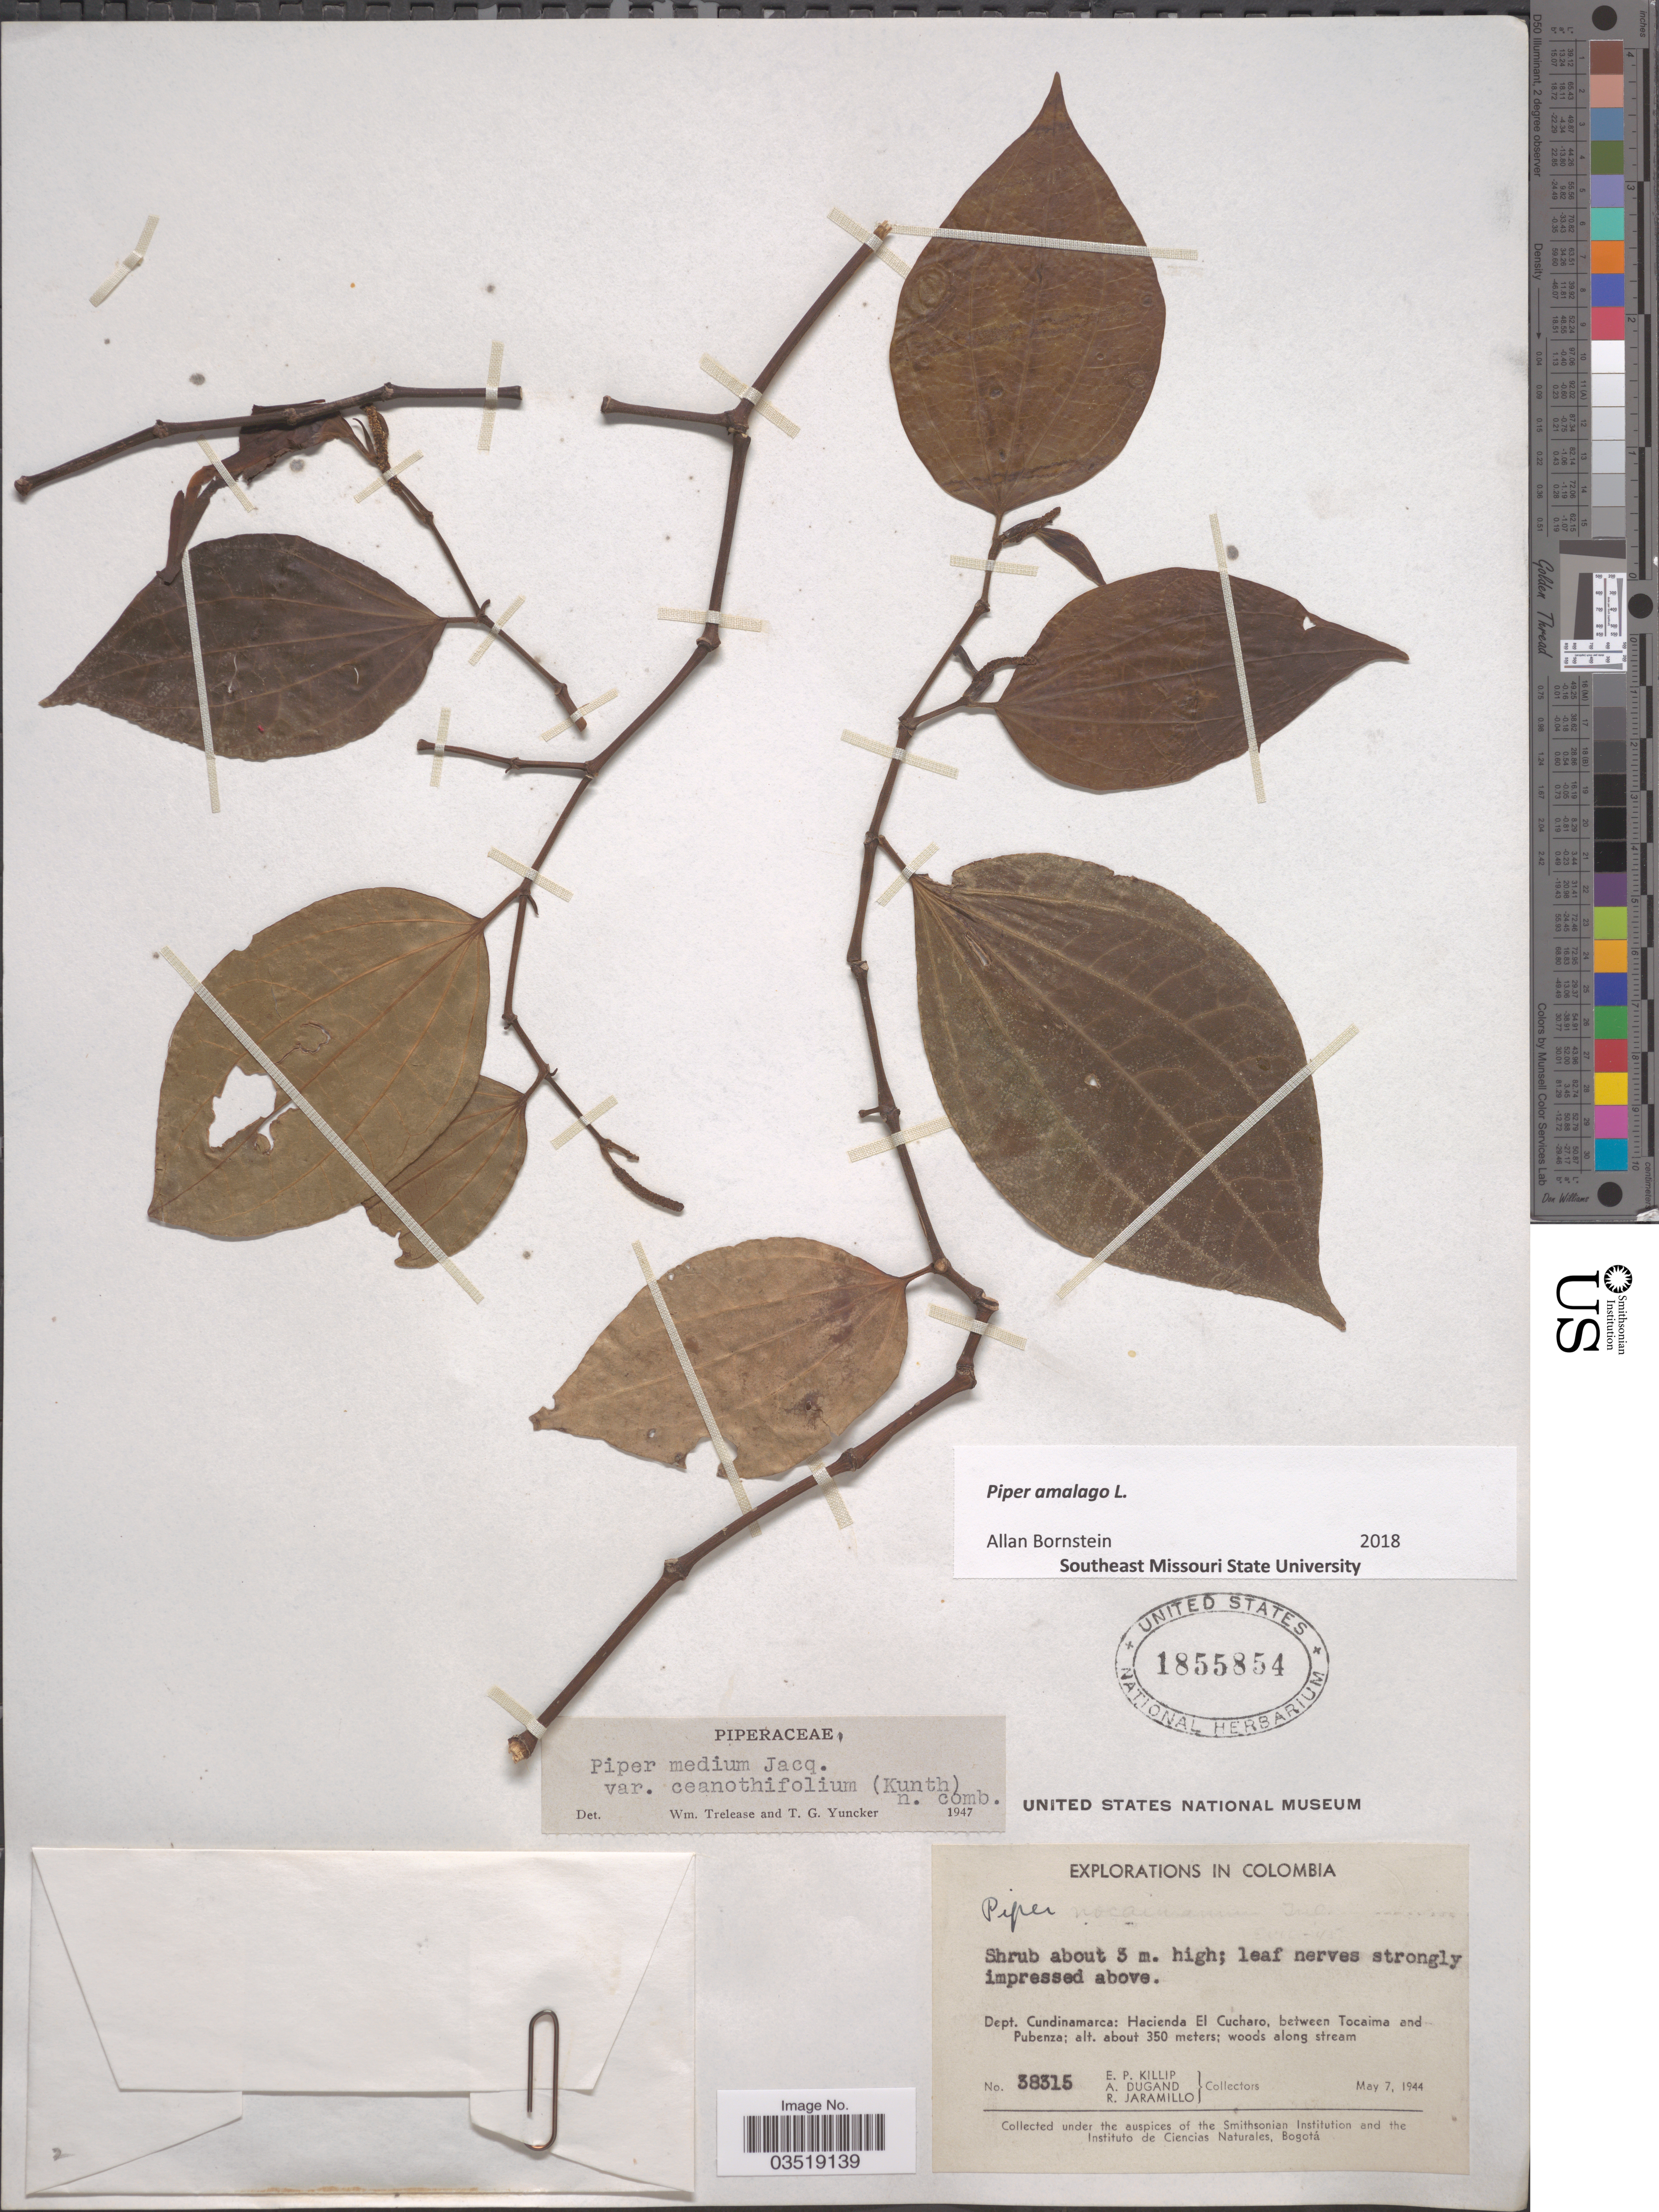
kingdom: Plantae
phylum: Tracheophyta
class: Magnoliopsida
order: Piperales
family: Piperaceae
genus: Piper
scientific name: Piper amalago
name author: L.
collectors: E. P. Killip, A. Dugand & R. Jaramillo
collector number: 38315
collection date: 1944-05-07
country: Colombia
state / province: Cundinamarca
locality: Dept. Cundinamarca: Hacienda El Cucharo, between Tocaima and Pubenza.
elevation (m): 350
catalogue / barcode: US 1855854